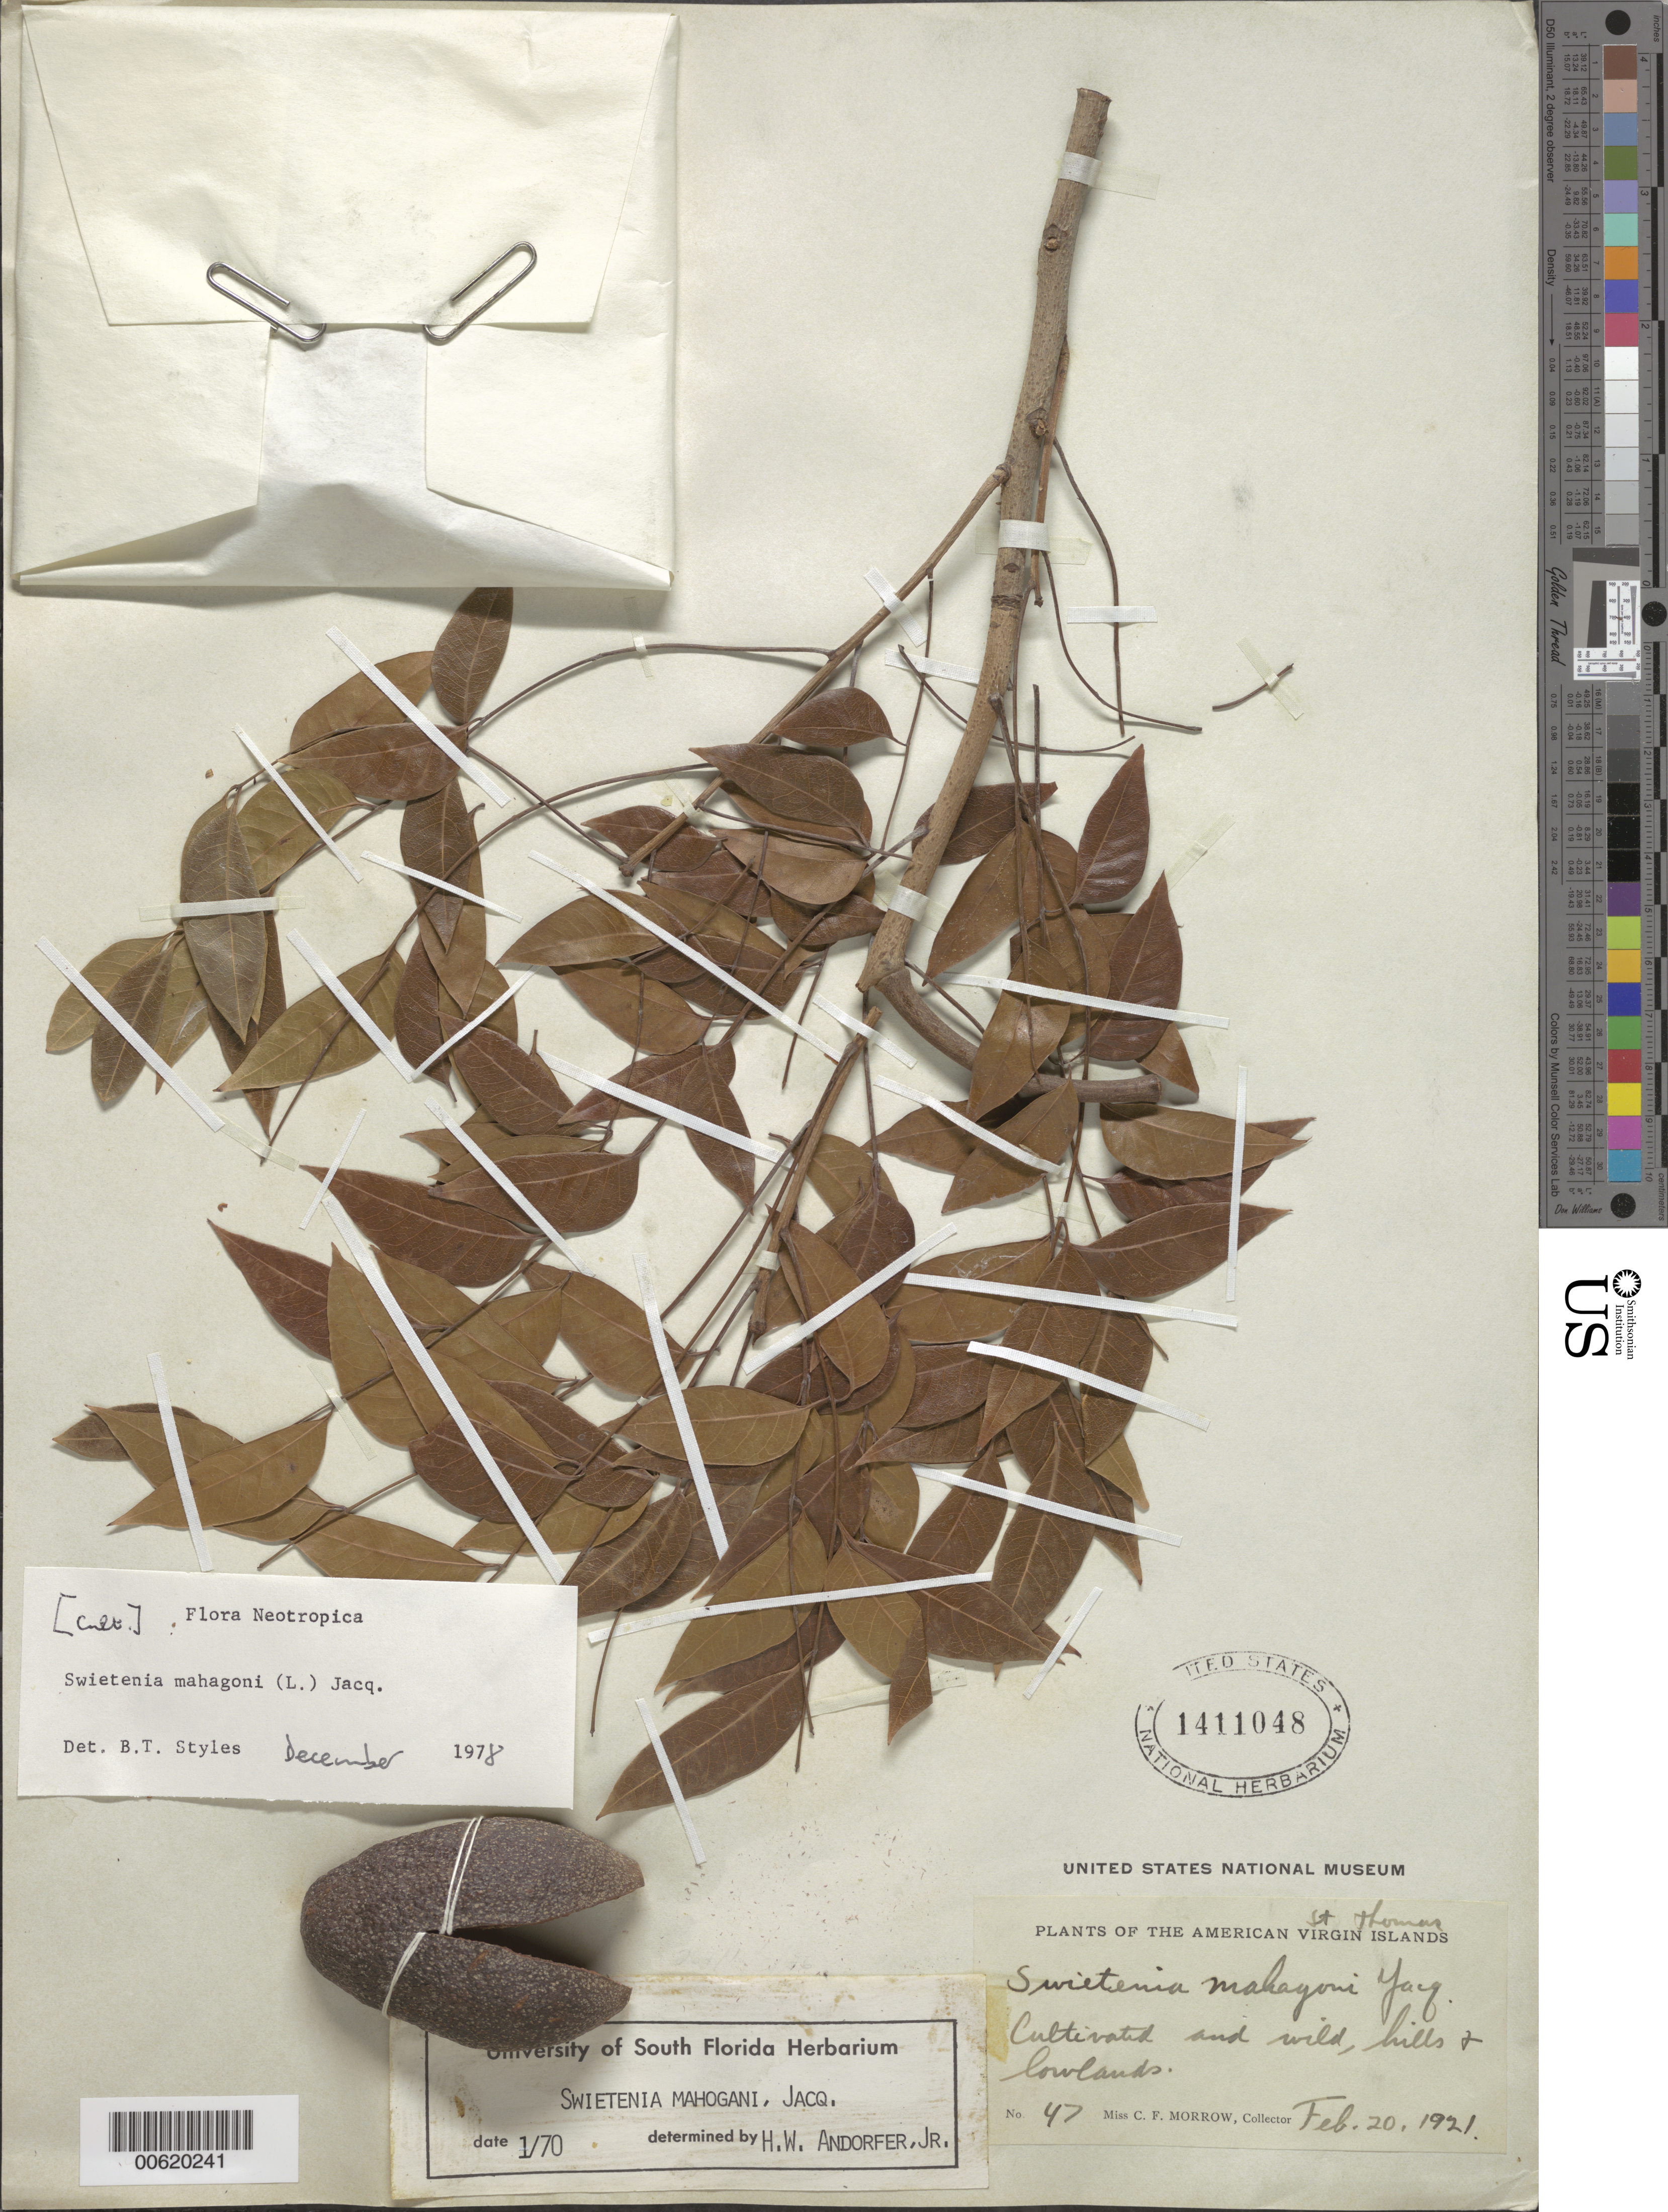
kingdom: Plantae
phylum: Tracheophyta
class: Magnoliopsida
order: Sapindales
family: Meliaceae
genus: Swietenia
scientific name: Swietenia mahagoni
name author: (L.) Jacq.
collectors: C. Morrow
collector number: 47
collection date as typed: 20 Feb 1921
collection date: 1921-02-20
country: U.S. Virgin Islands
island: St. Thomas Island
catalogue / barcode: US 1411048